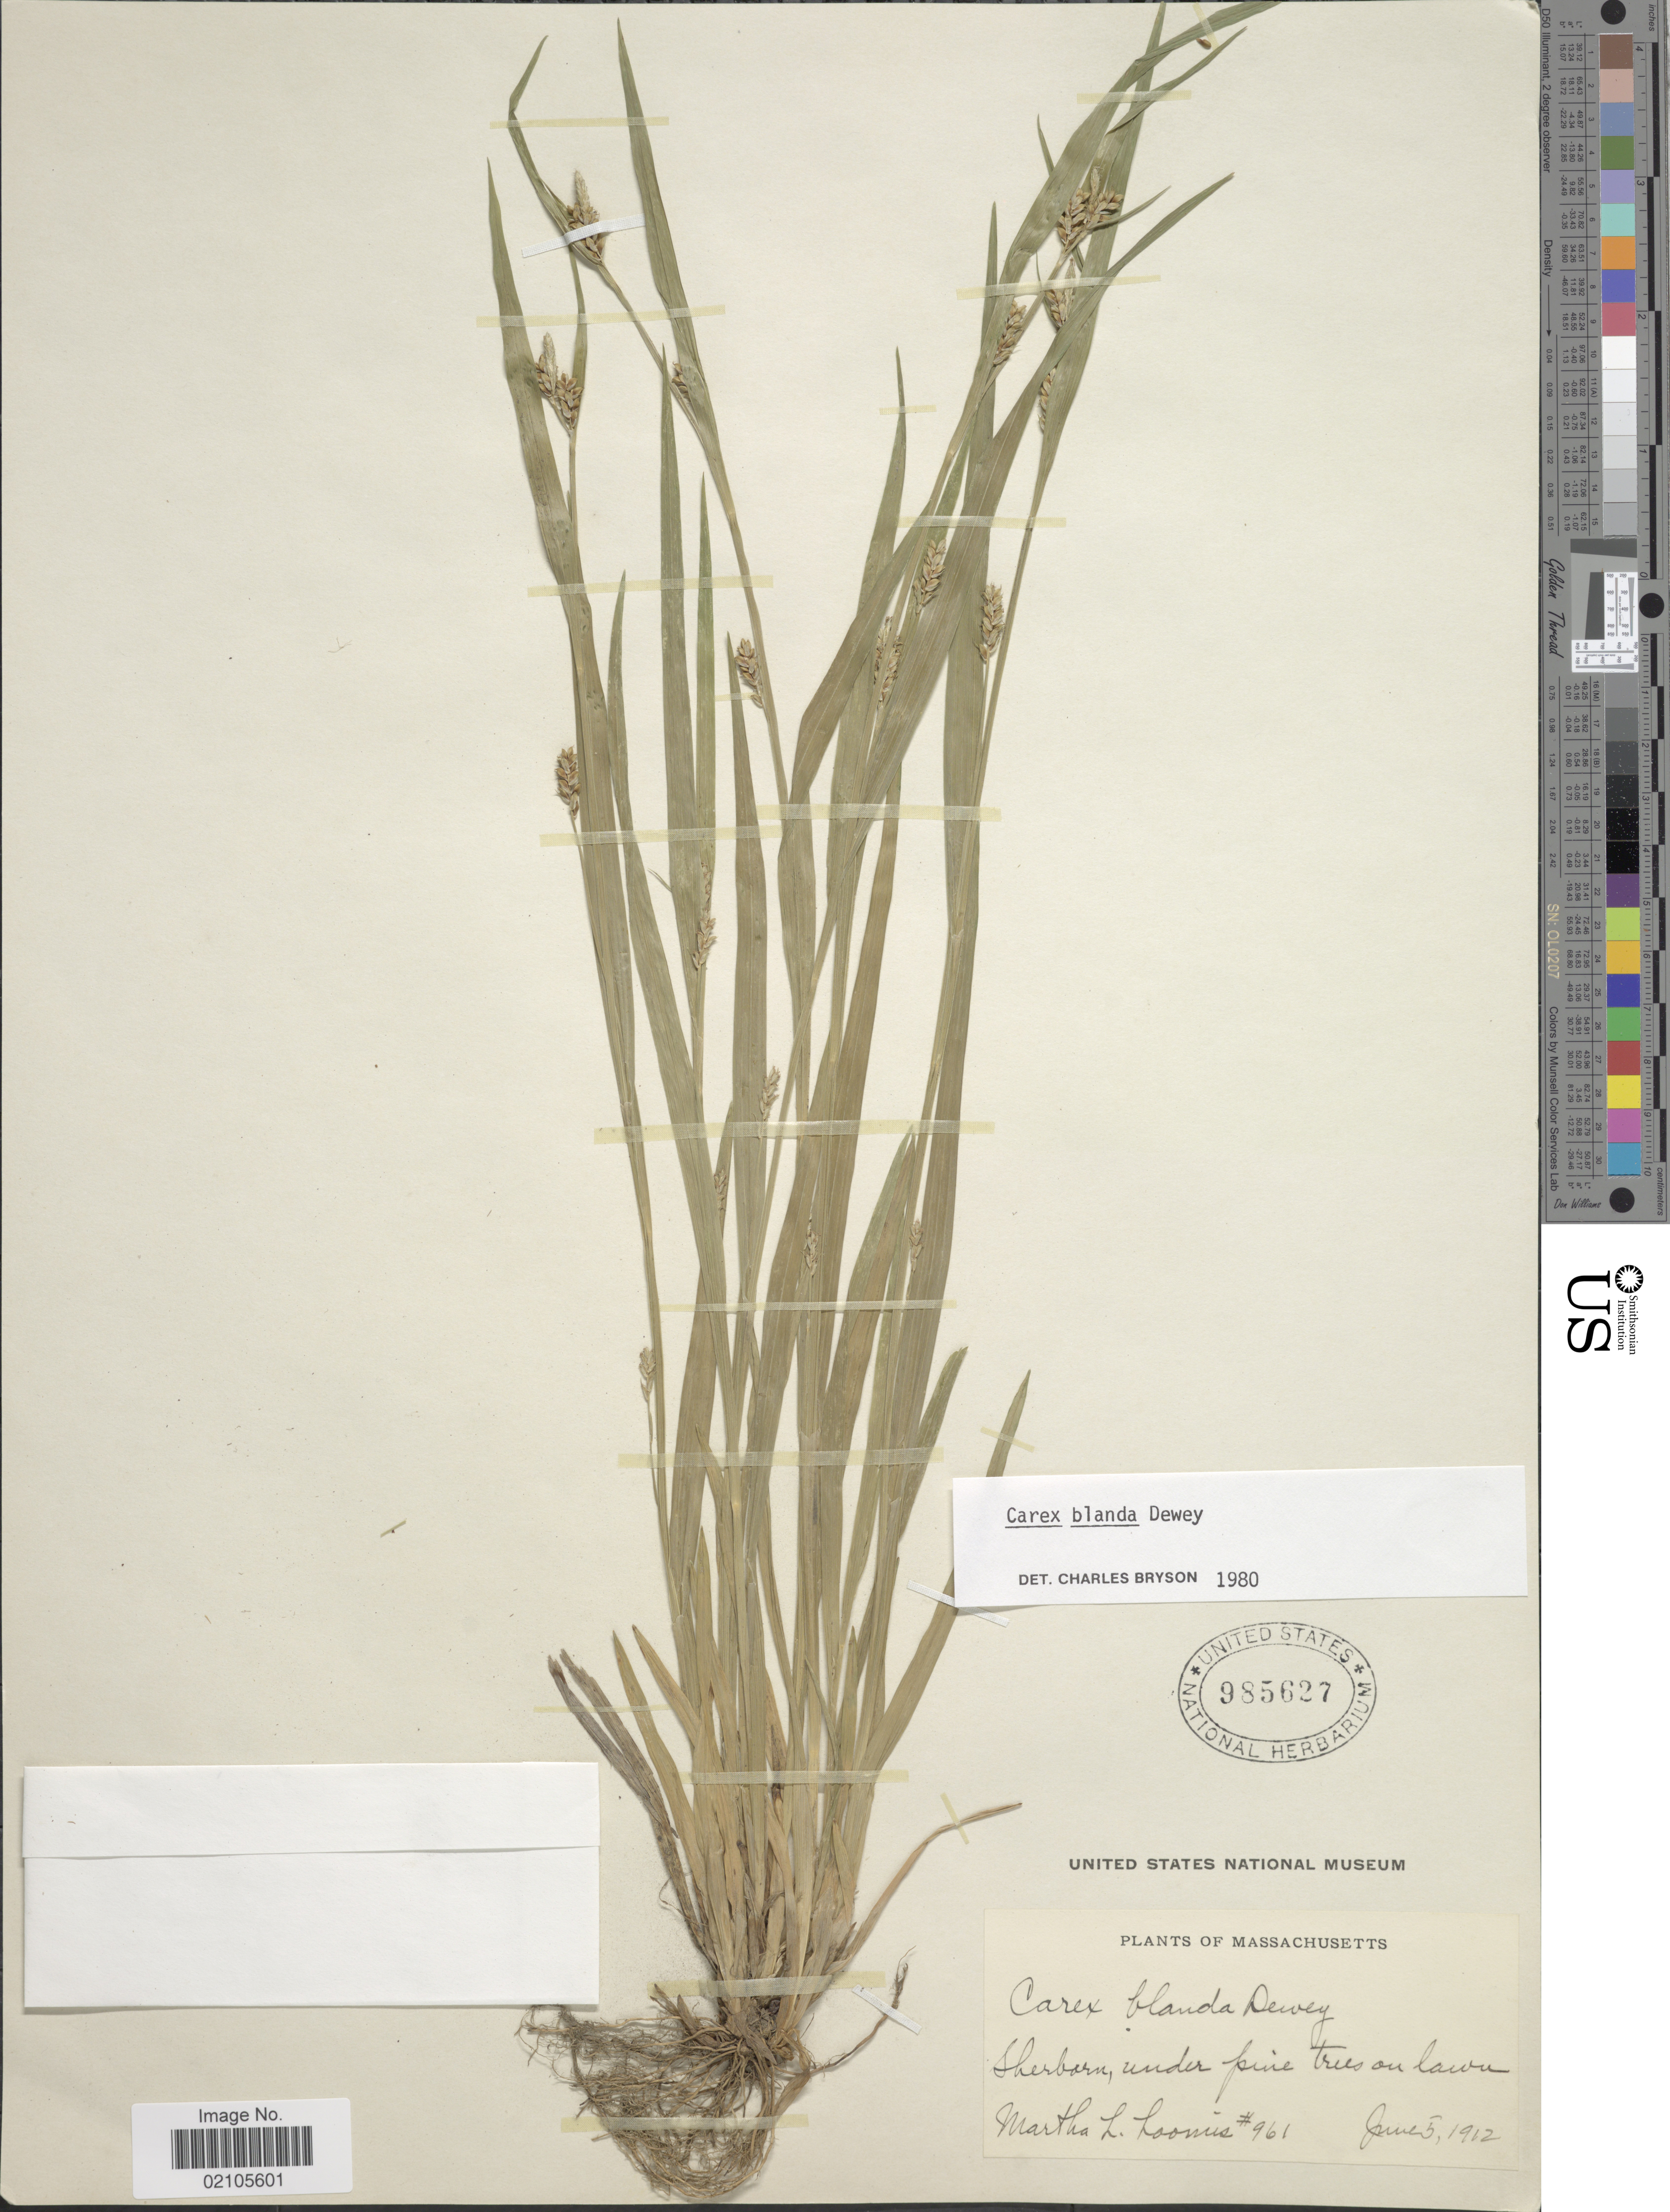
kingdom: Plantae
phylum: Tracheophyta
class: Liliopsida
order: Poales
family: Cyperaceae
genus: Carex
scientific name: Carex blanda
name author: Dewey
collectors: M. L. Loomis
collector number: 961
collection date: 1912-06-05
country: United States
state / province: Massachusetts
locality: Sherborn, under pine trees on lawn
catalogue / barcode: US 985627